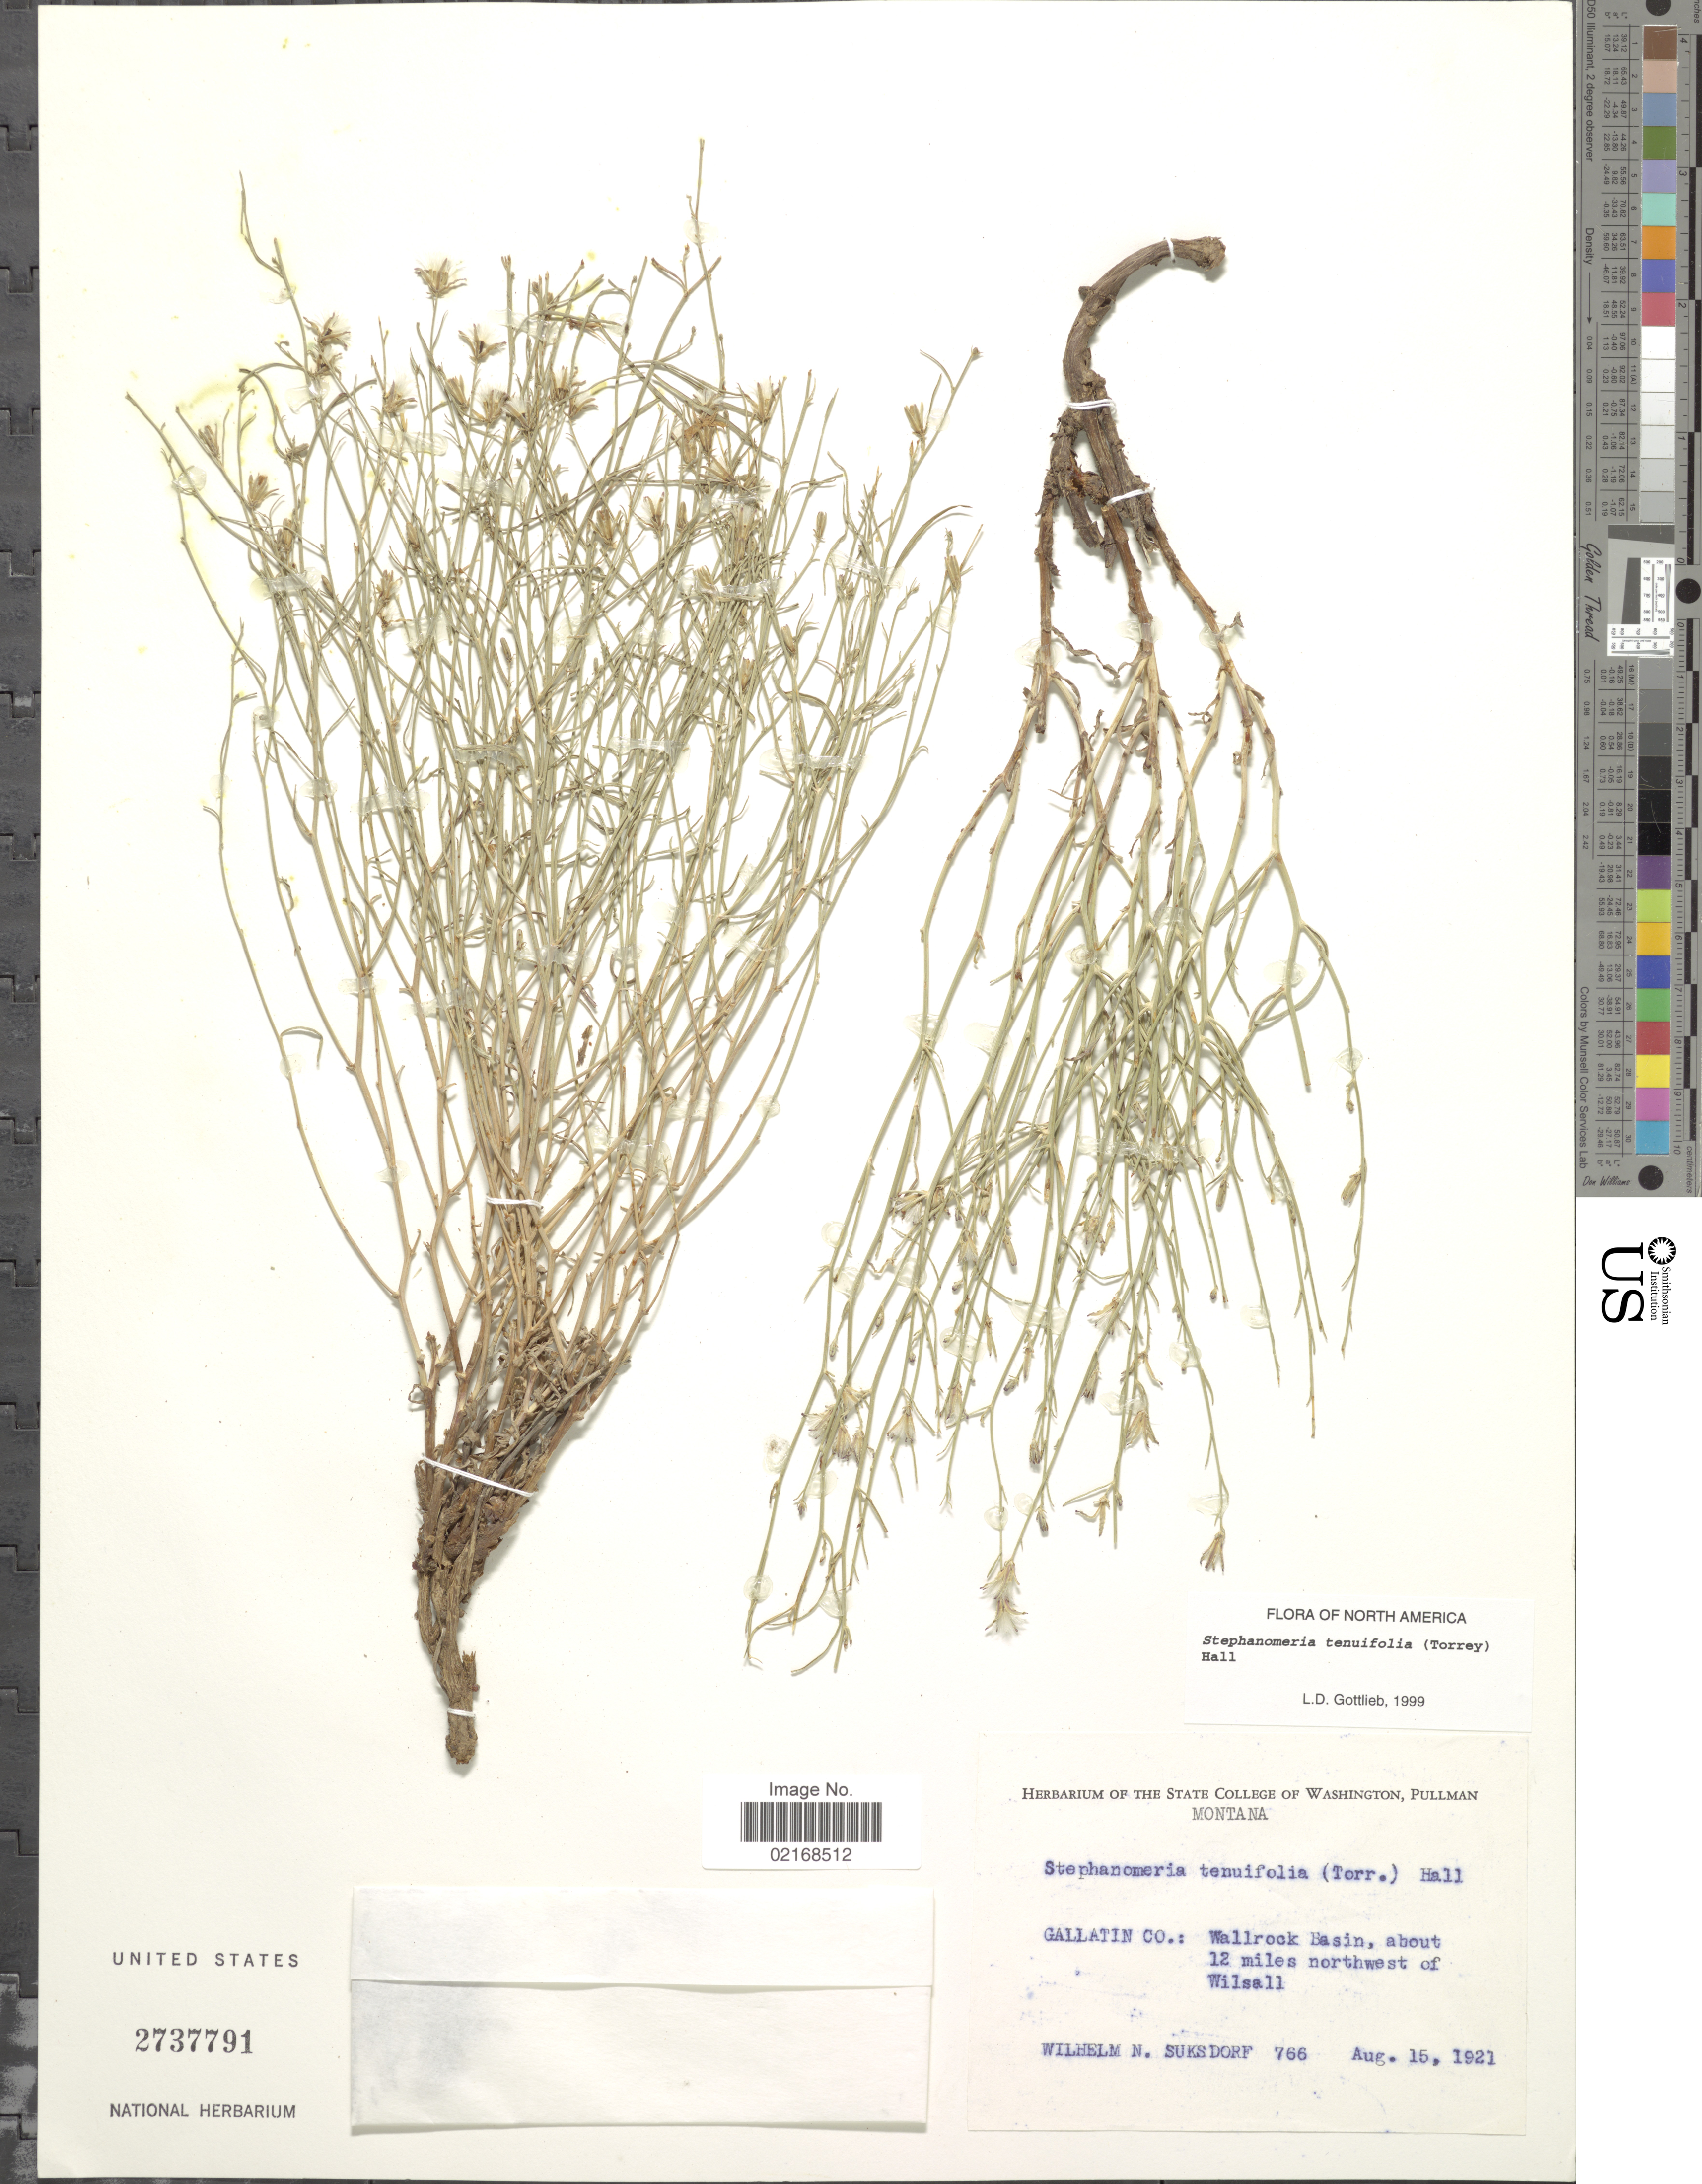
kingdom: Plantae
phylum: Tracheophyta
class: Magnoliopsida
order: Asterales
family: Asteraceae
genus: Stephanomeria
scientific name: Stephanomeria tenuifolia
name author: (Torr.) H.M. Hall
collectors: W. N. Suksdorf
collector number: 766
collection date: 1921-08-15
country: United States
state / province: Montana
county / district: Gallatin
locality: Wallrock Basin, about 12 miles NW of Wilsall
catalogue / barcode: US 2737791